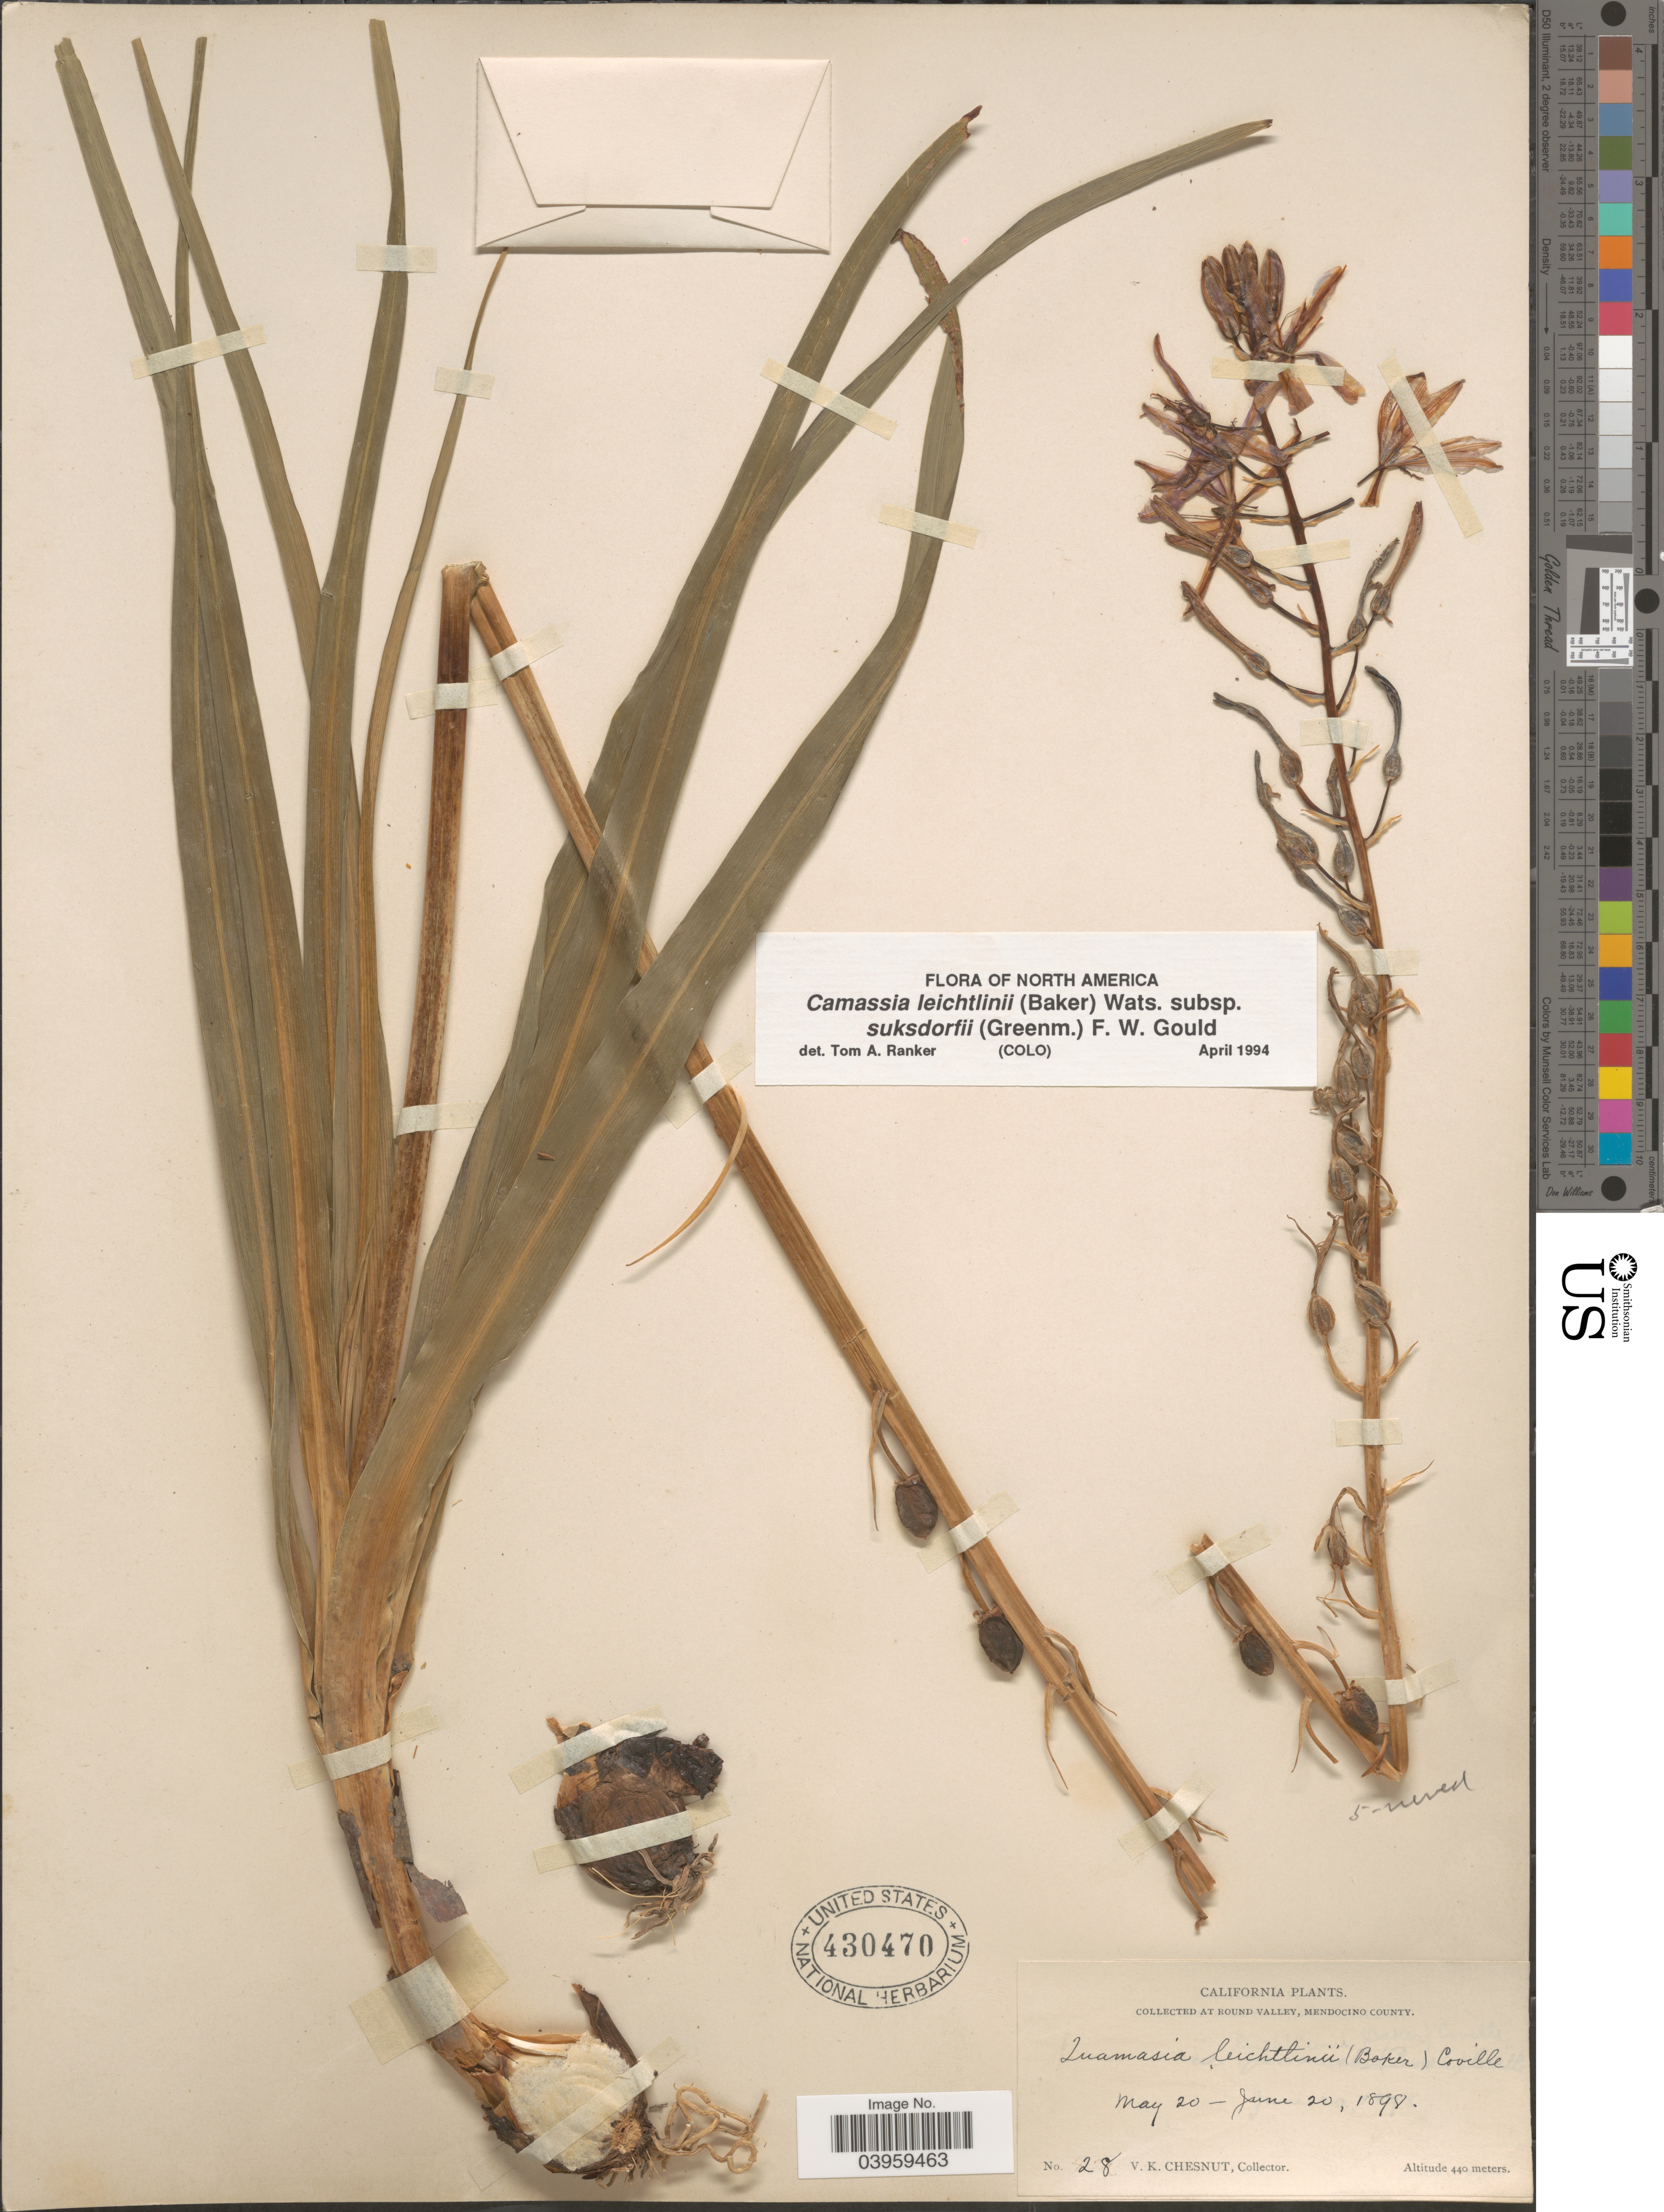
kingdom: Plantae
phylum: Tracheophyta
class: Liliopsida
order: Asparagales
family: Asparagaceae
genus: Camassia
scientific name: Camassia leichtlinii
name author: (Baker) S. Watson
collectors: V. Chesnut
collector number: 28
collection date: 1898-05-20/1898-06-20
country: United States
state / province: California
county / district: Mendocino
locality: At Round Valley, Mendocino County.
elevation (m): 440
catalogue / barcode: US 430470